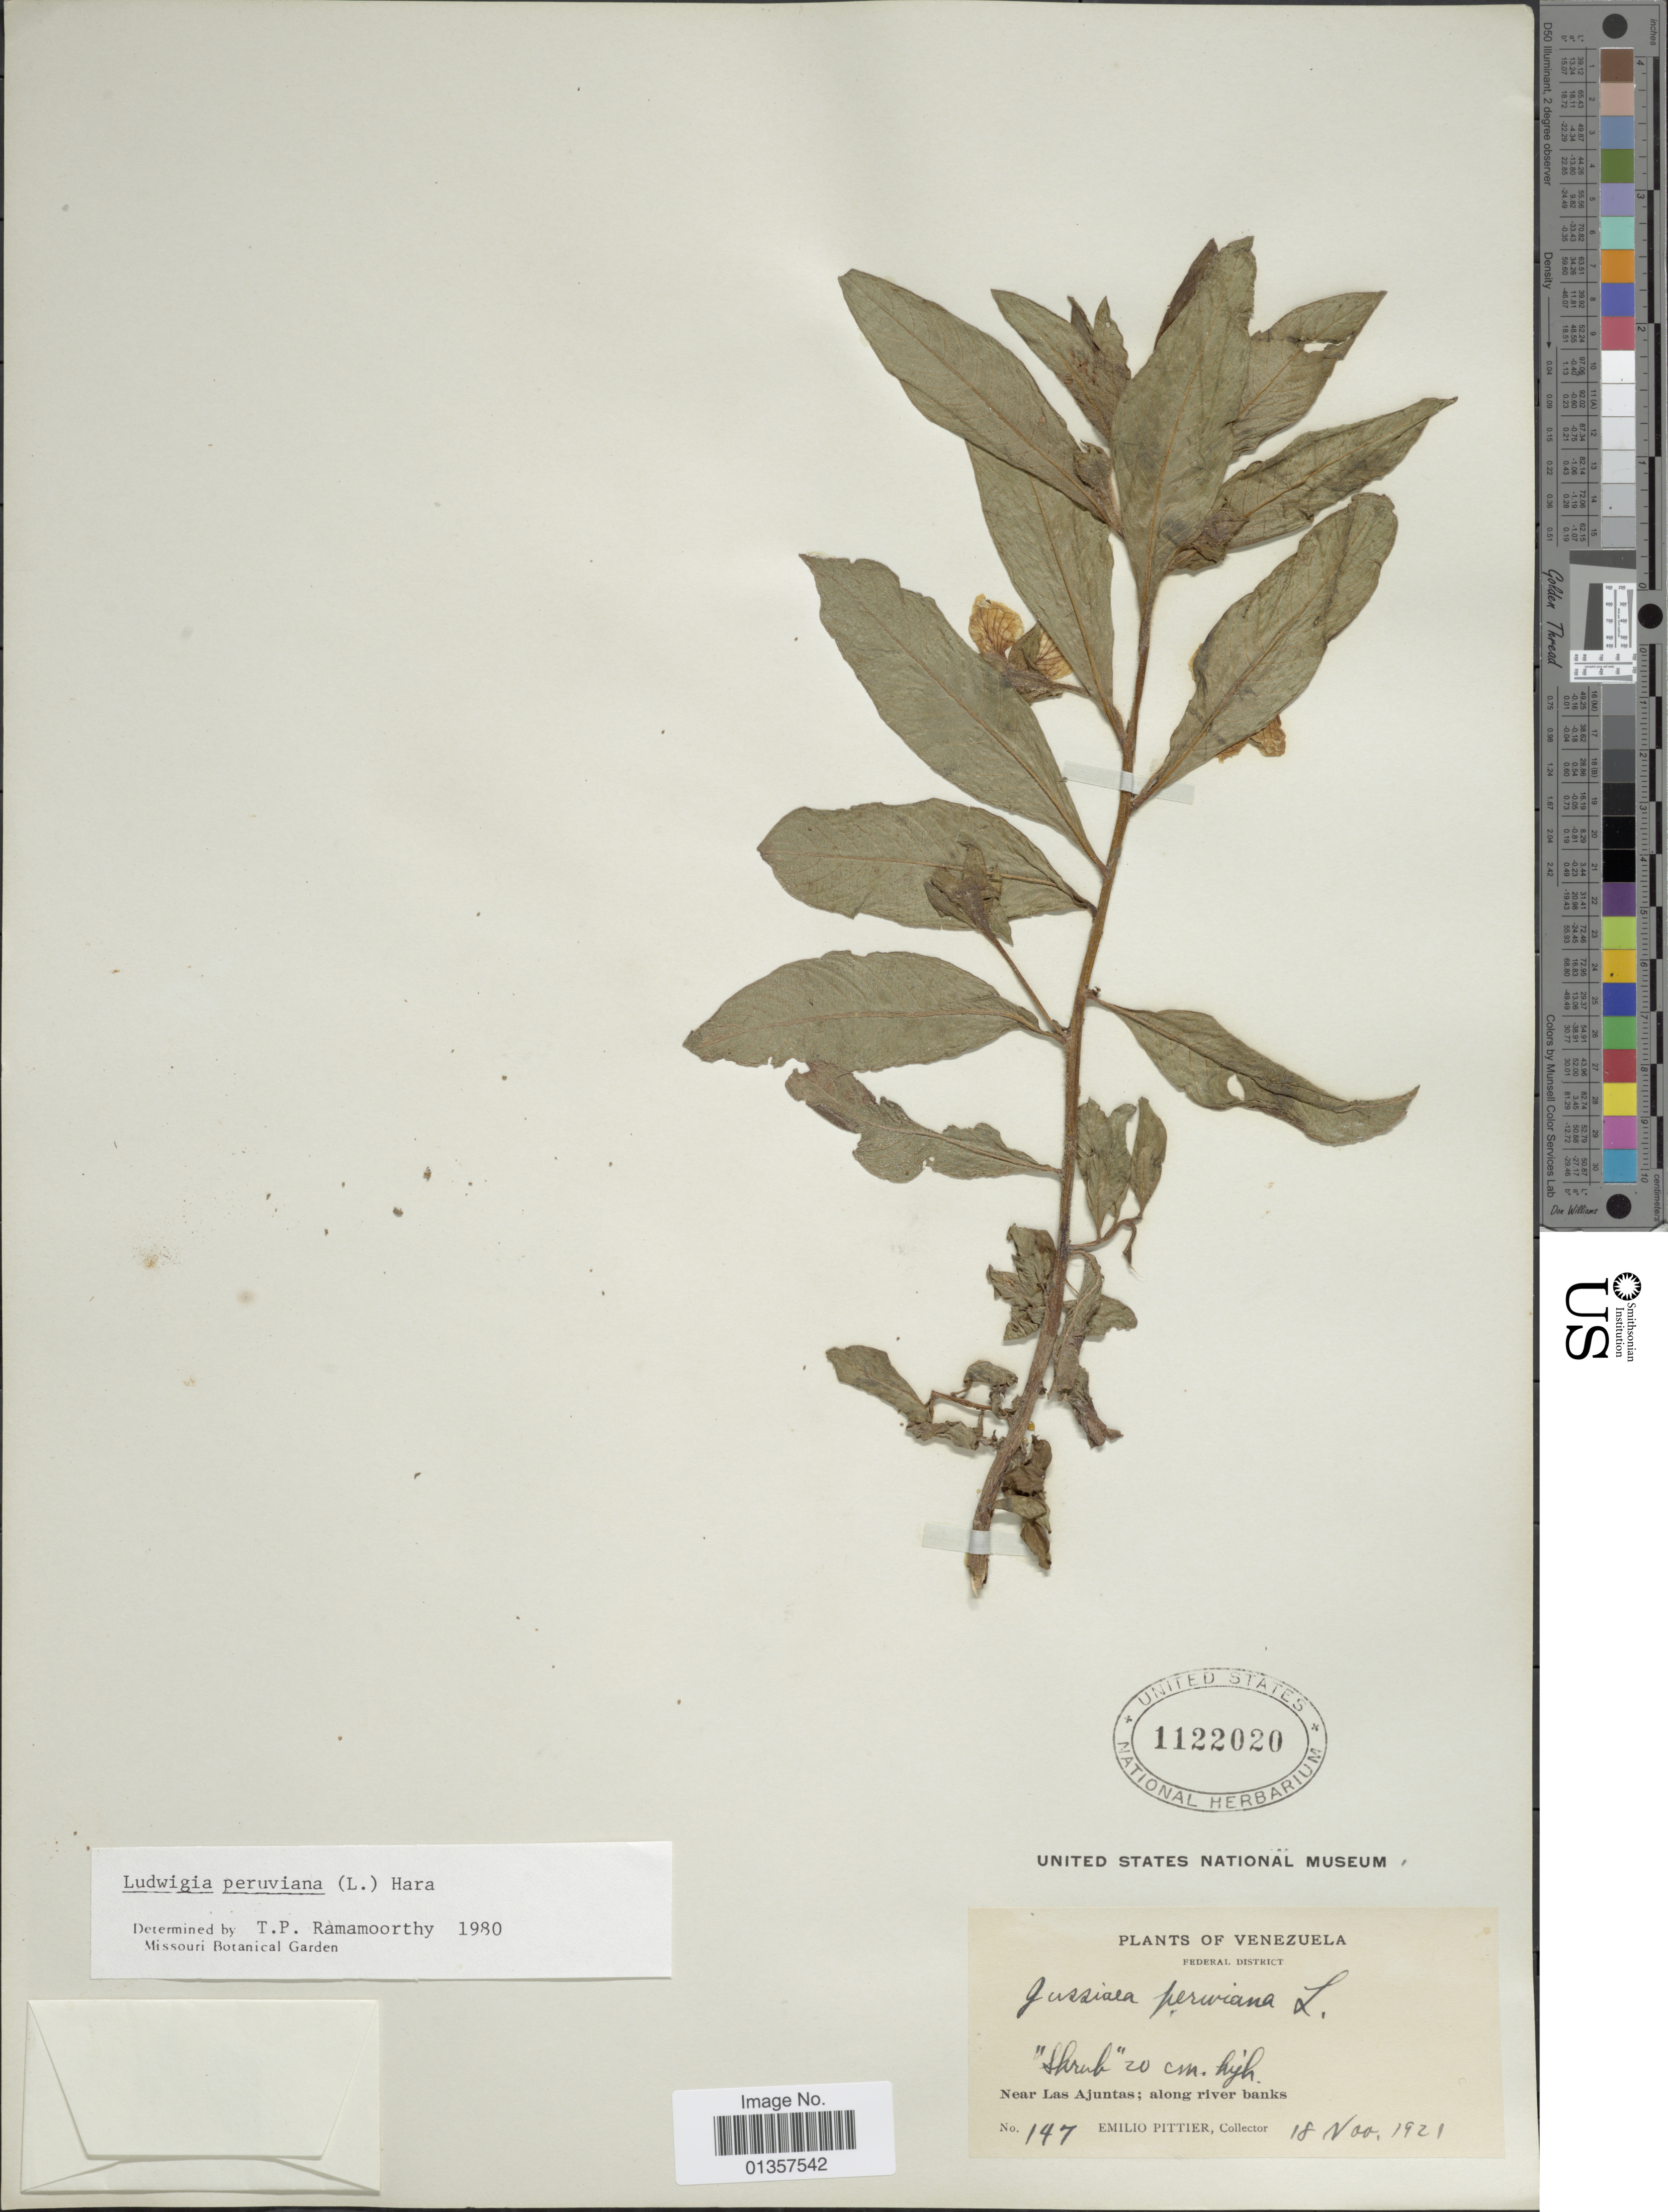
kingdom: Plantae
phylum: Tracheophyta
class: Magnoliopsida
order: Myrtales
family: Onagraceae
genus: Ludwigia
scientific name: Ludwigia peruviana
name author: (L.) H. Hara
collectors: H. F. Pittier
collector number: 147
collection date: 1921-11-18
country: Venezuela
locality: Federal District. Near Las Ajuntas; along river banks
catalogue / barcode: US 1122020